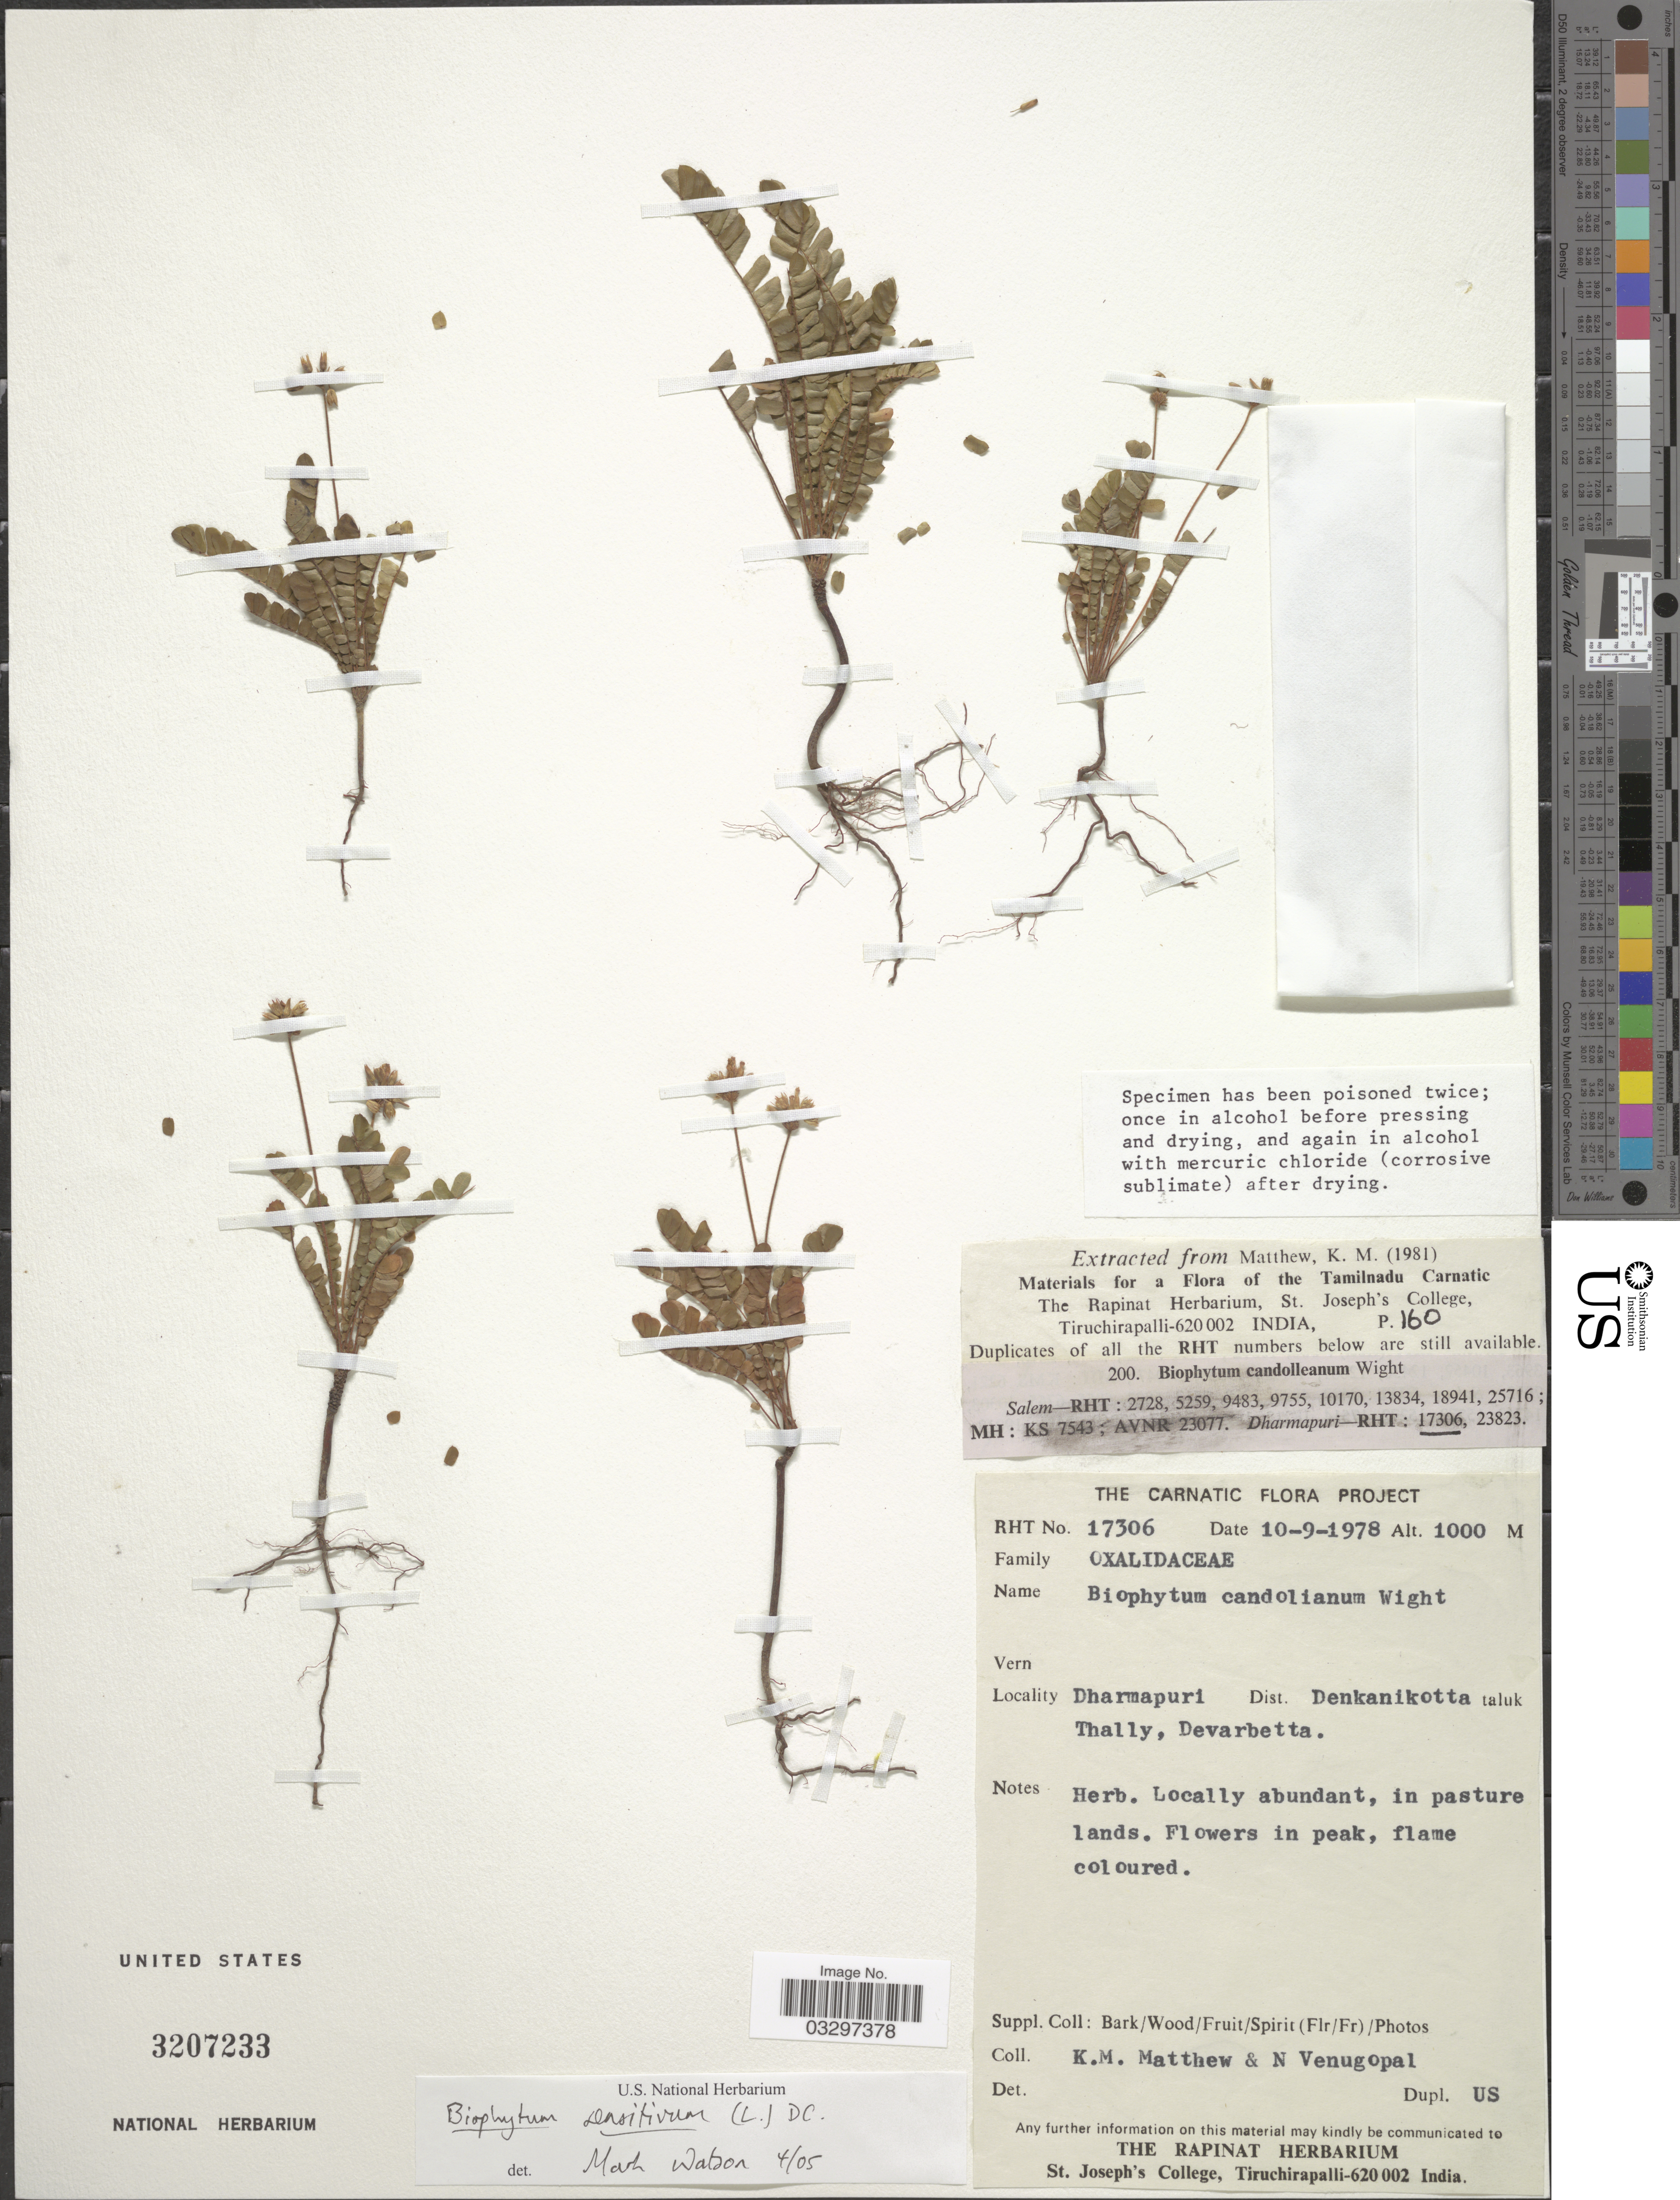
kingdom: Plantae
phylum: Tracheophyta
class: Magnoliopsida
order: Oxalidales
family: Oxalidaceae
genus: Biophytum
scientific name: Biophytum sensitivum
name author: (L.) DC.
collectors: K. M. Matthew & N. Venugopal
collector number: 17306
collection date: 1978-09-10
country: India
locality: Dharmapuri Dist. Denkanikotta taluk Thally, Devarbetta.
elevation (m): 1000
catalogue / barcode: US 3207233